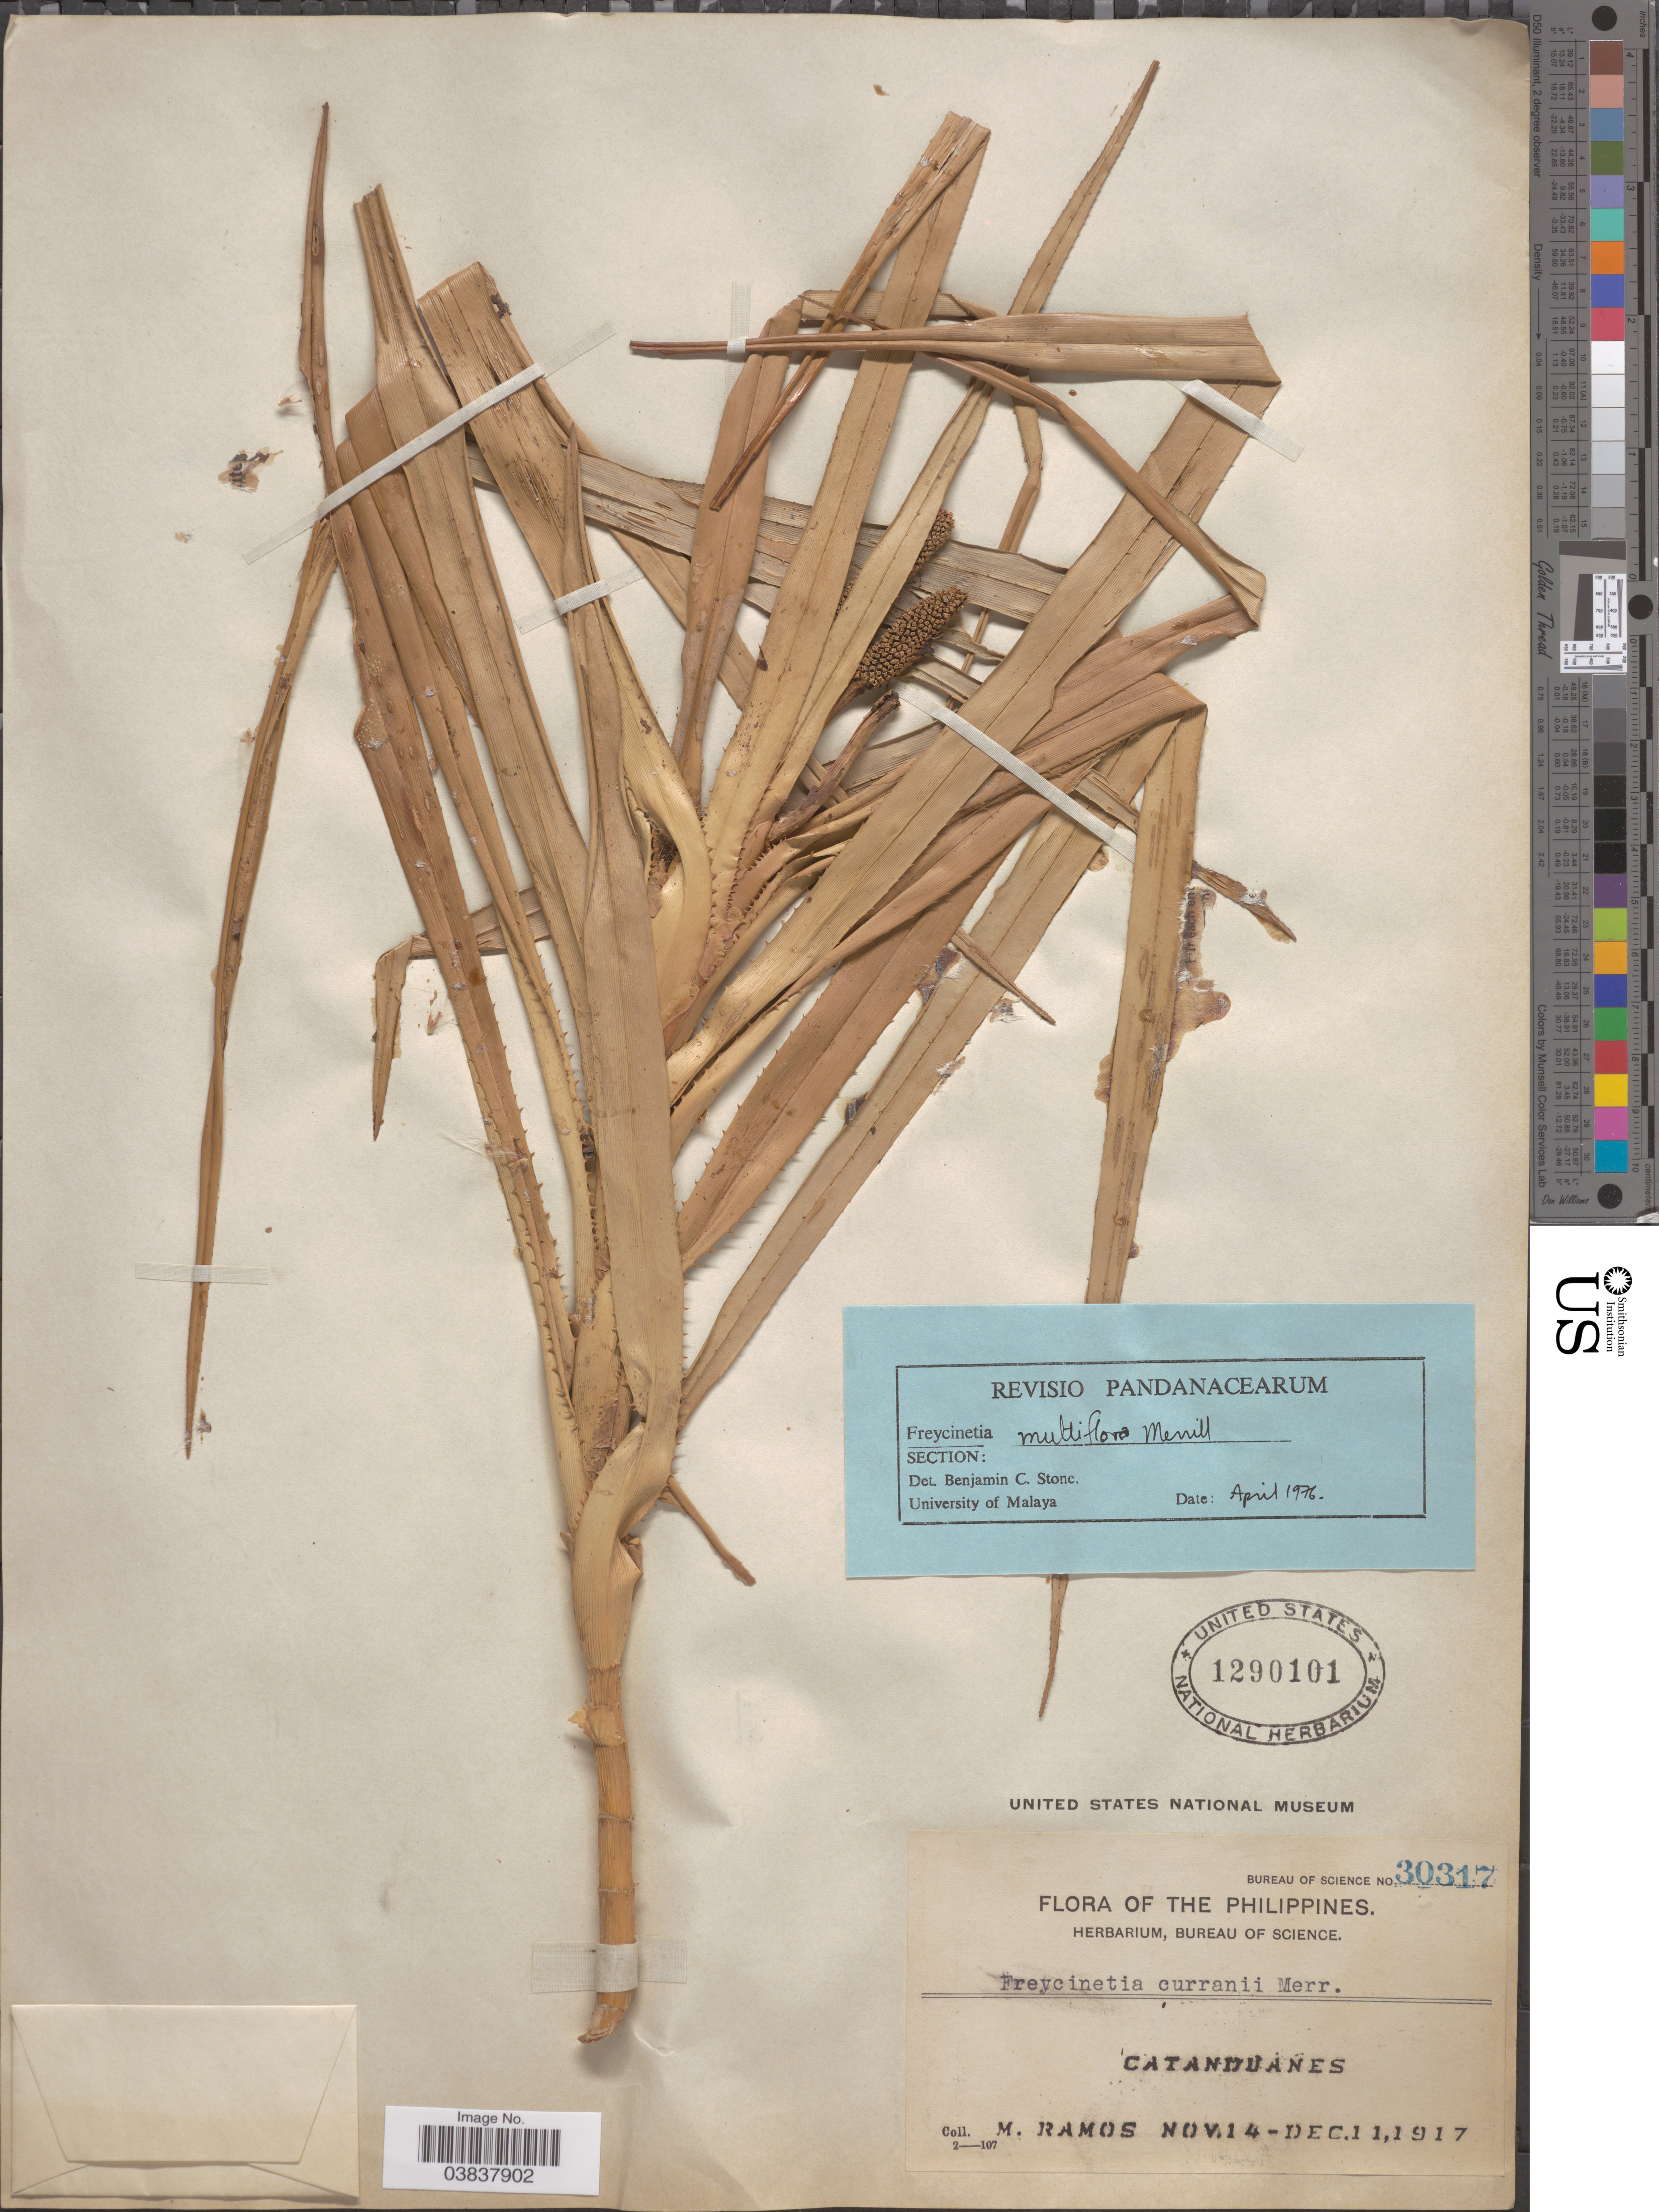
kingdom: Plantae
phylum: Tracheophyta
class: Liliopsida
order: Pandanales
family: Pandanaceae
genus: Freycinetia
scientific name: Freycinetia multiflora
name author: Merr.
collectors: M. Ramos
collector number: Bureau of Science 30317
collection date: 1917-11-14/1917-12-11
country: Philippines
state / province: Bicol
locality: Catanduanes.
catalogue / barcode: US 1290101